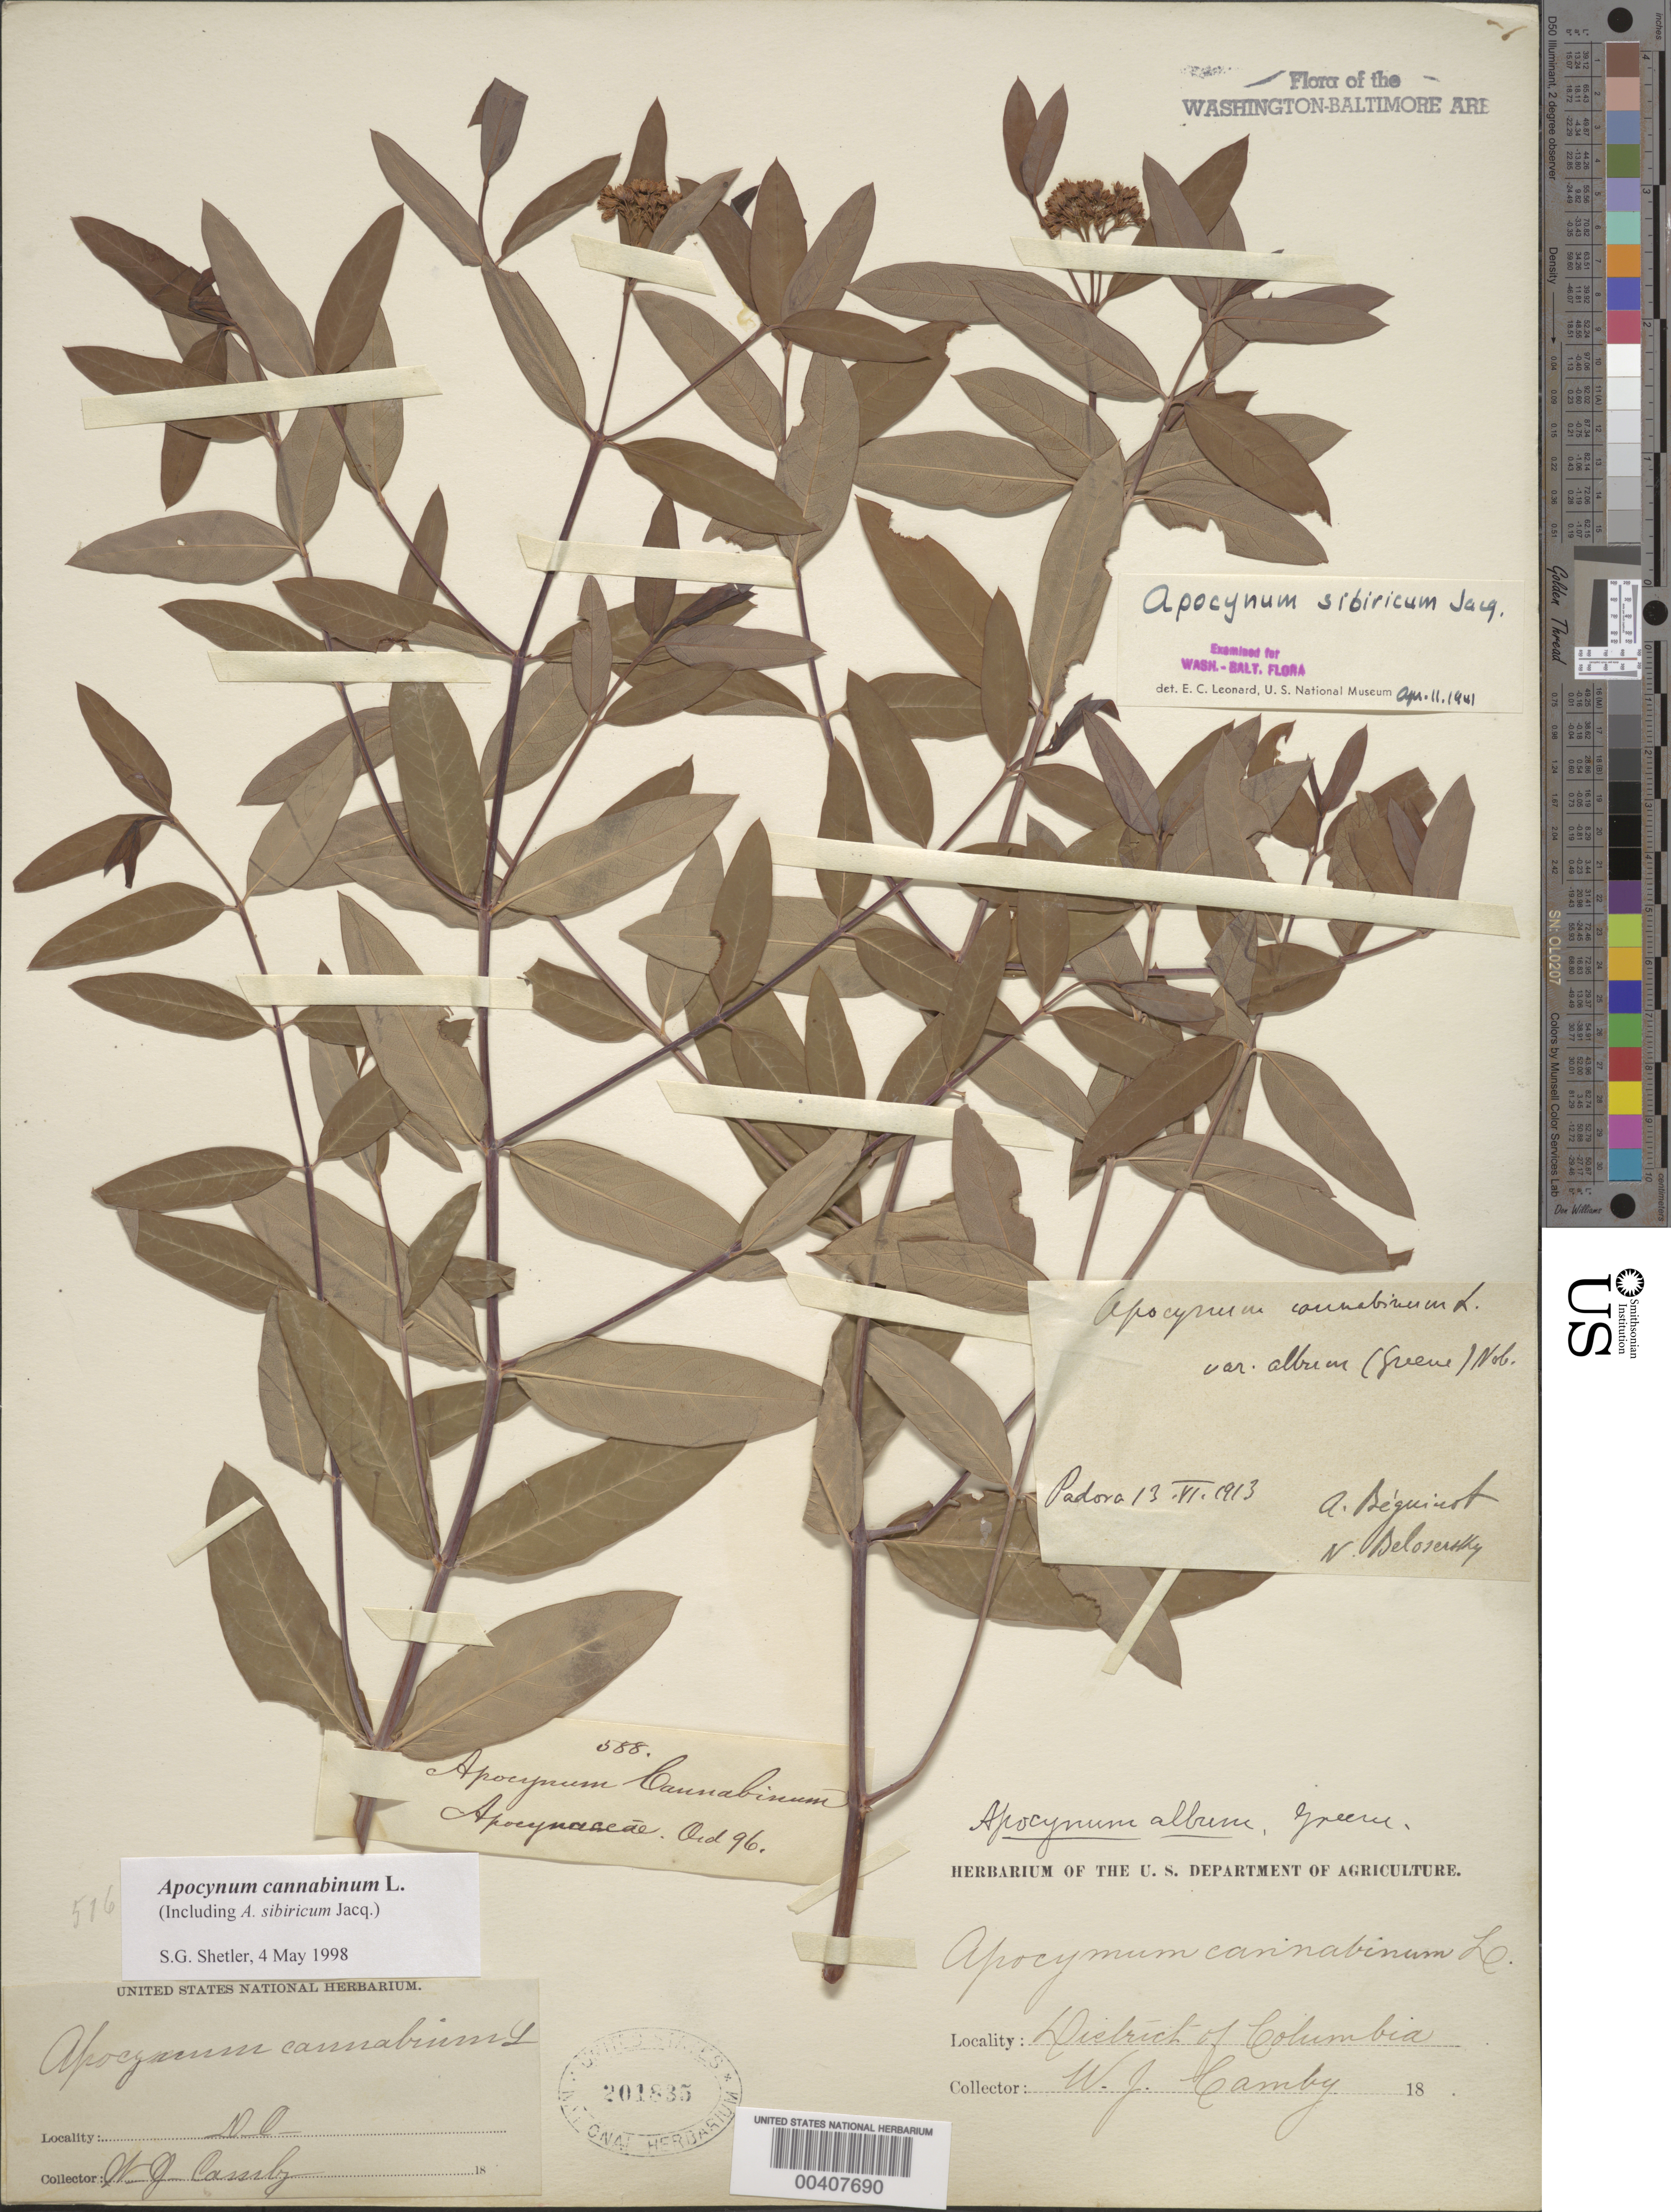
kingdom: Plantae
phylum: Tracheophyta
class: Magnoliopsida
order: Gentianales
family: Apocynaceae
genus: Apocynum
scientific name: Apocynum cannabinum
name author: L.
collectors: W. Camby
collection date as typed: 18--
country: United States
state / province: District of Columbia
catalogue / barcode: US 201835